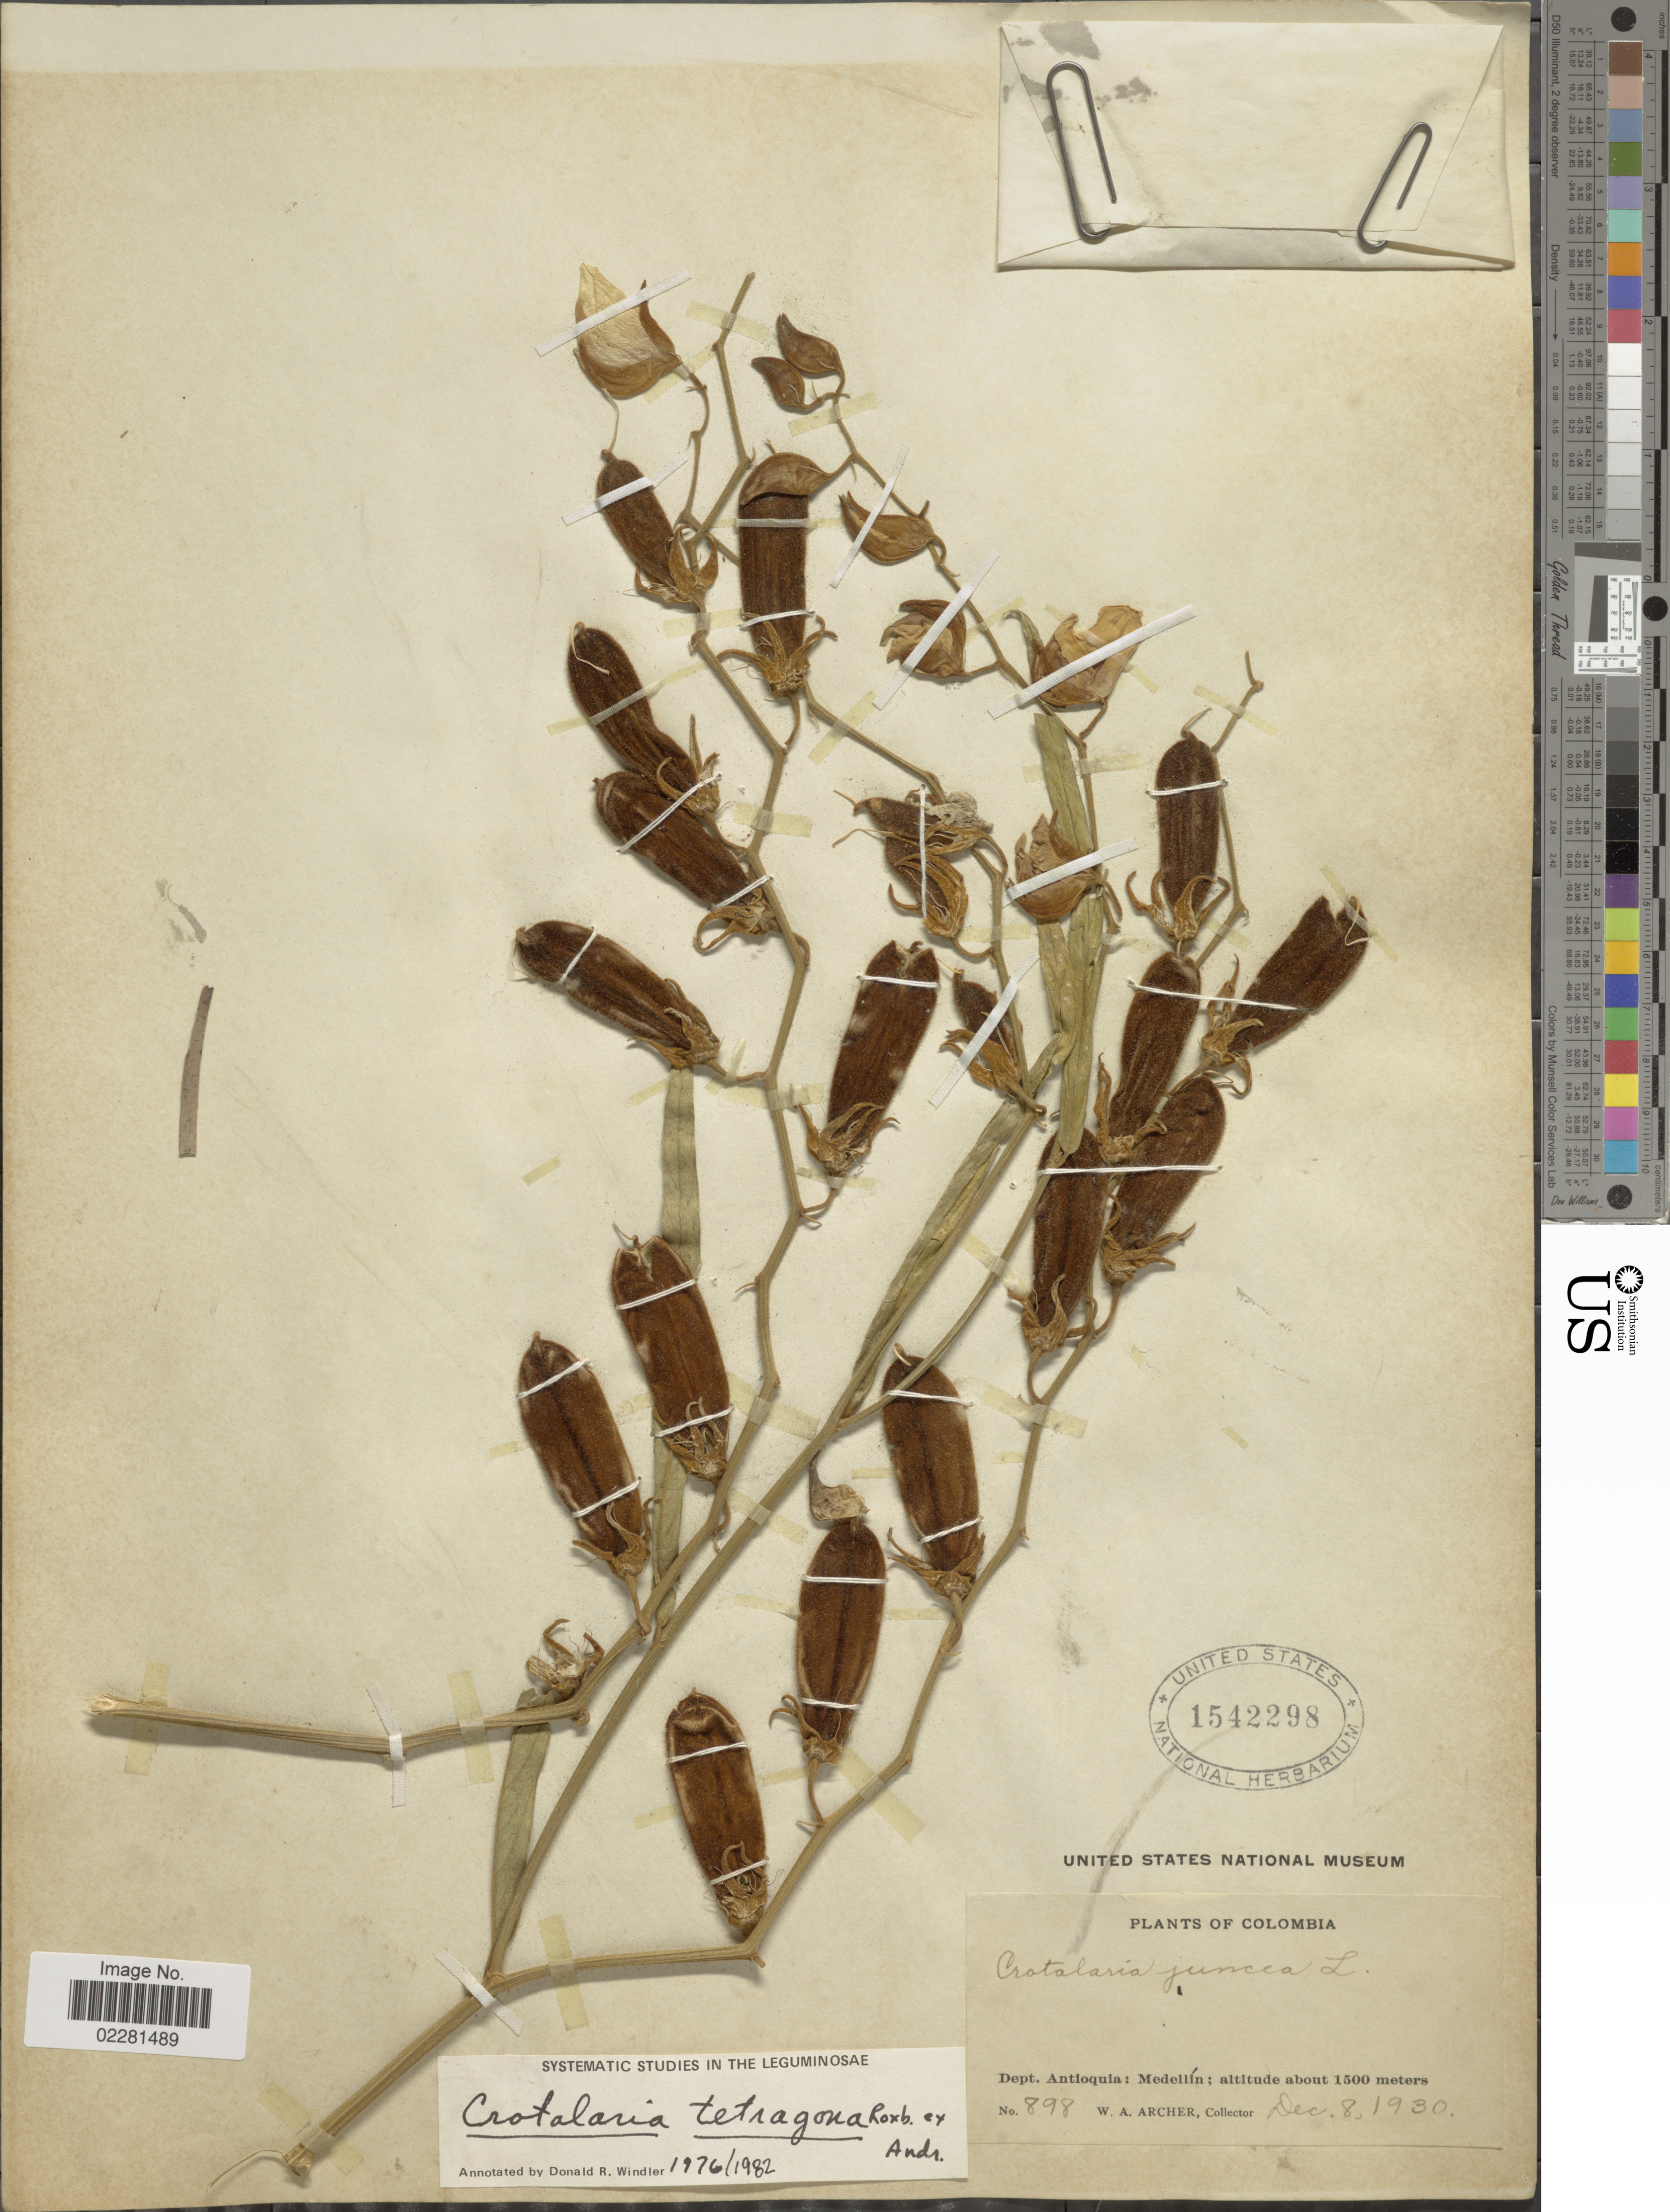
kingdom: Plantae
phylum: Tracheophyta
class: Magnoliopsida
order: Fabales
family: Fabaceae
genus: Crotalaria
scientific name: Crotalaria tetragona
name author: Roxb. ex Andrews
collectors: W. A. Archer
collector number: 898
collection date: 1930-12-08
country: Colombia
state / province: Antioquia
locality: Medellin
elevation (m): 1500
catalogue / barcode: US 1542298